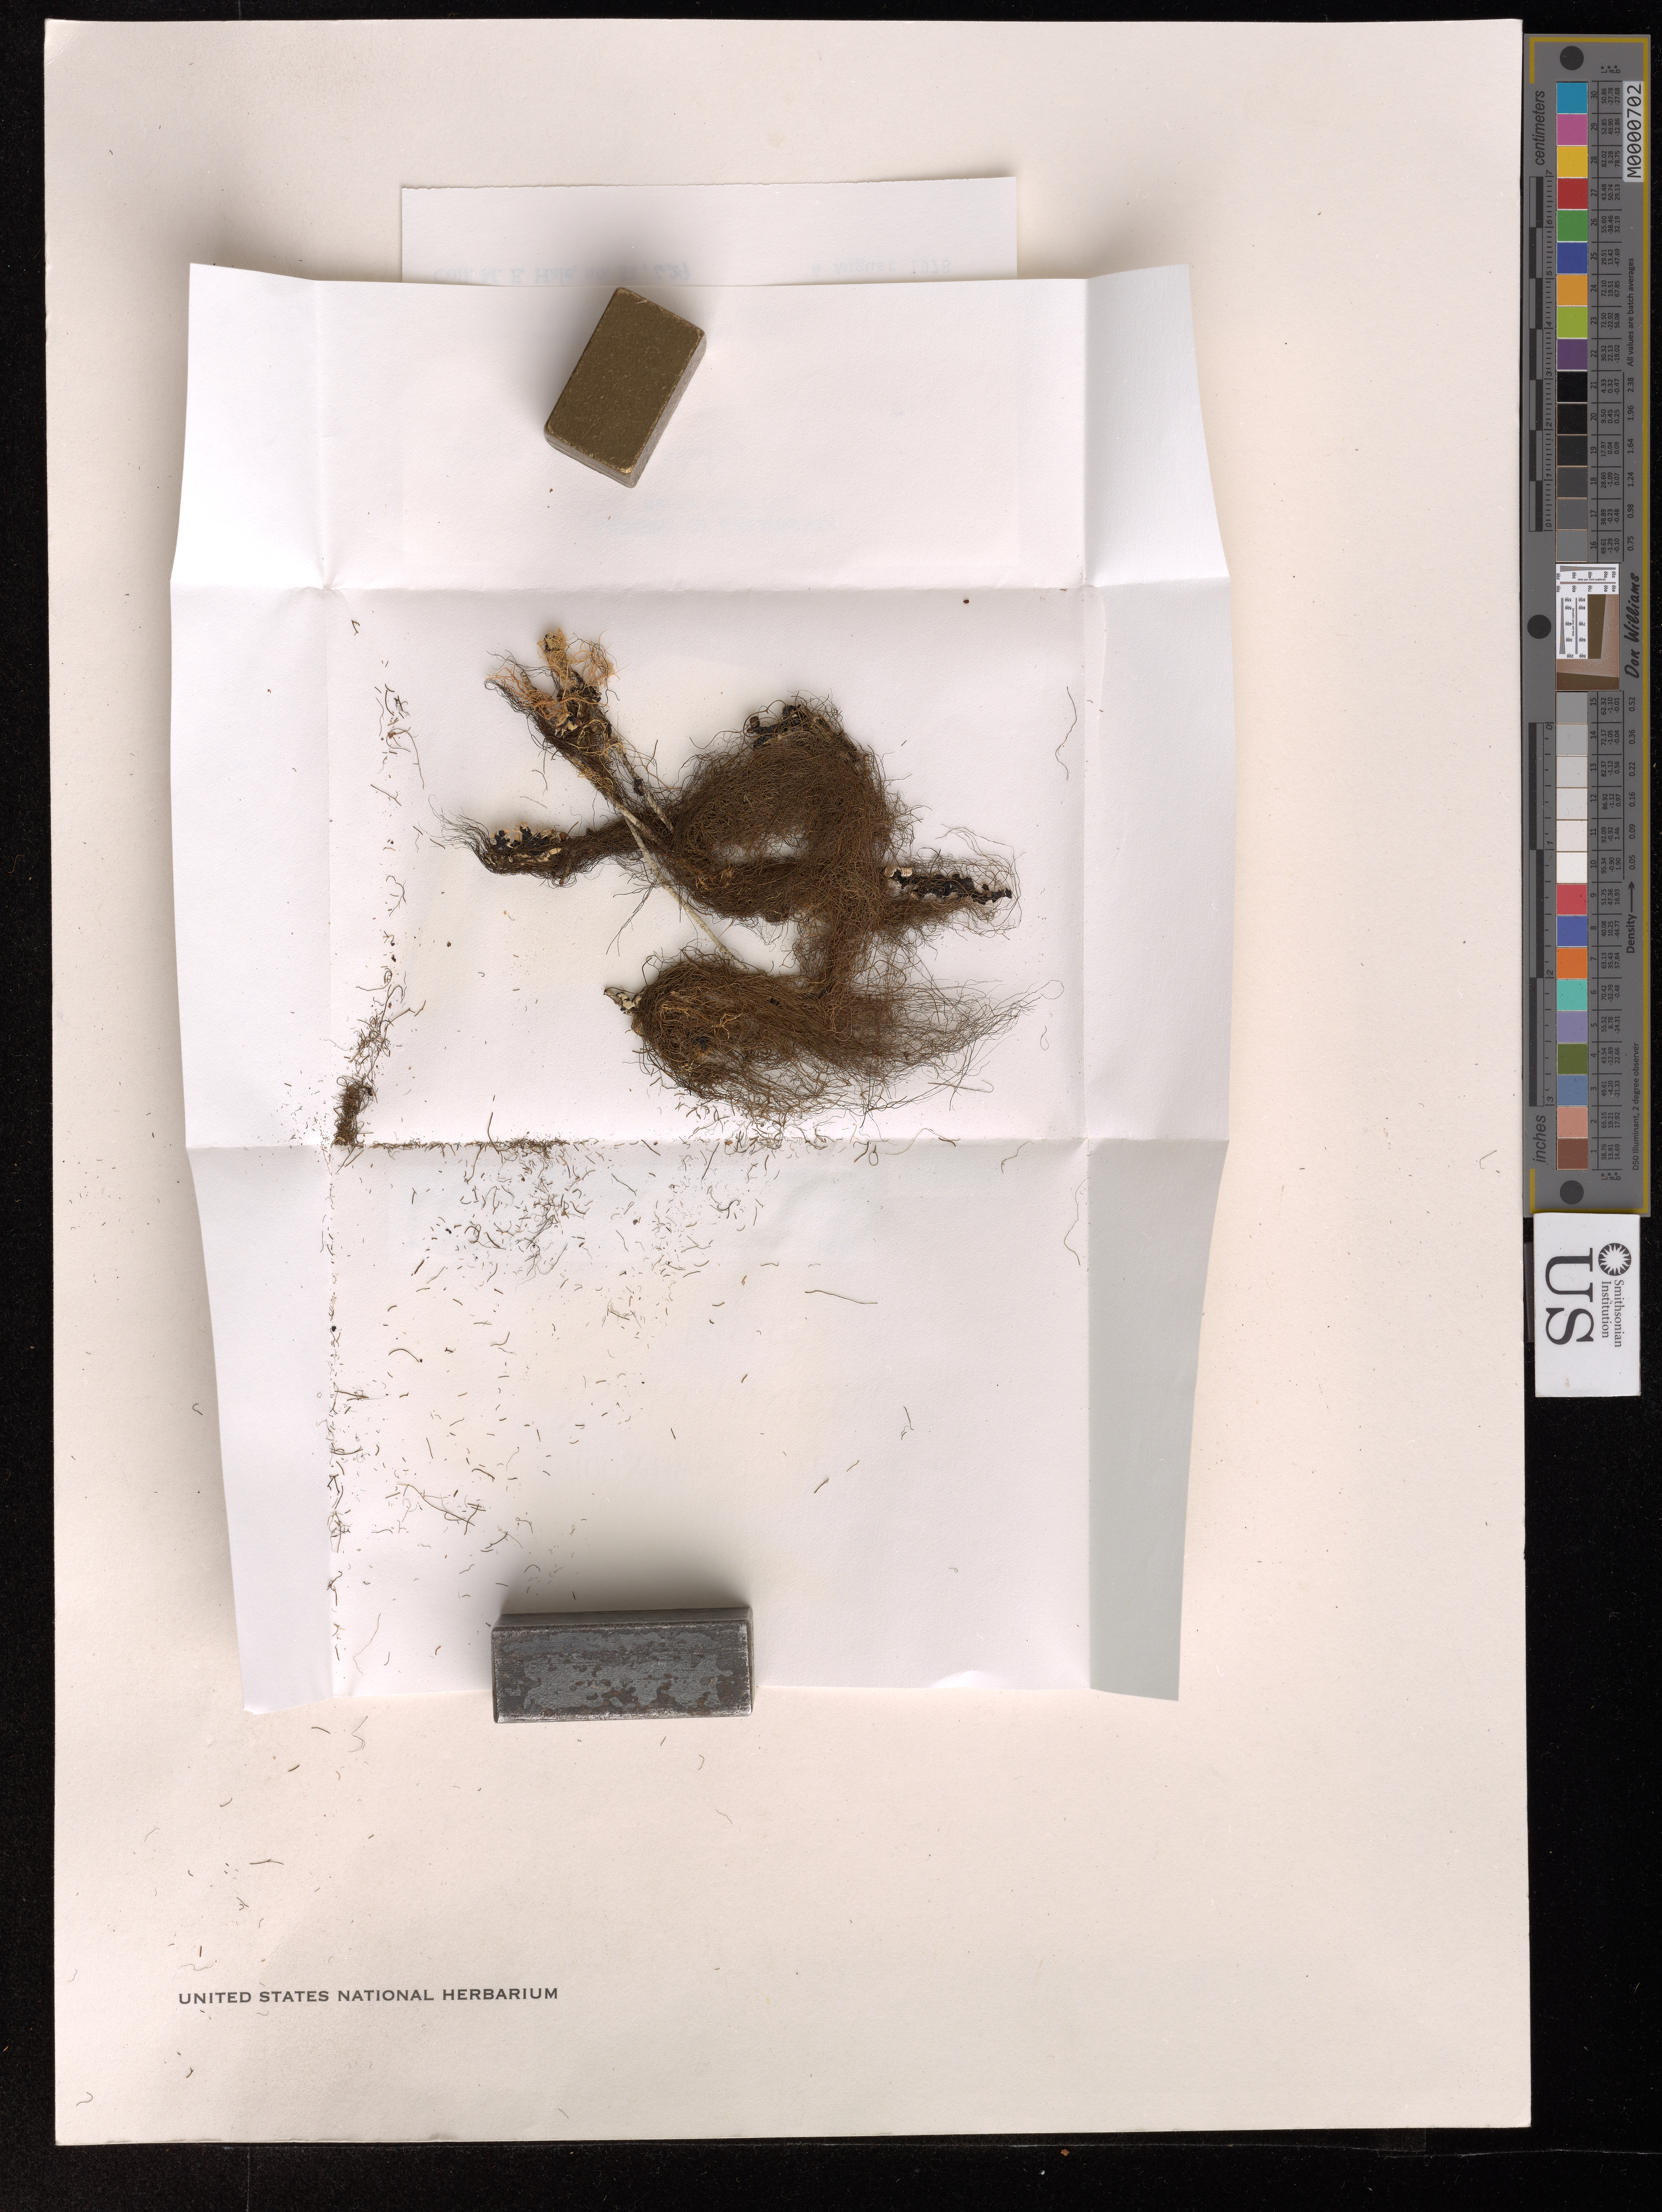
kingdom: Fungi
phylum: Ascomycota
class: Lecanoromycetes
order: Lecanorales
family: Parmeliaceae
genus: Bryoria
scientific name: Bryoria pseudofuscescens var. friabilis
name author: (Brodo & D. Hawksw.) McCune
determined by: McMullin, R. Troy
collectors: M. Hale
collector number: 51629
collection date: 1978-08-04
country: United States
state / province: California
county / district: Santa Cruz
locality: Conifer forest near Slippery Rock, Big Basin State Park.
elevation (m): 305